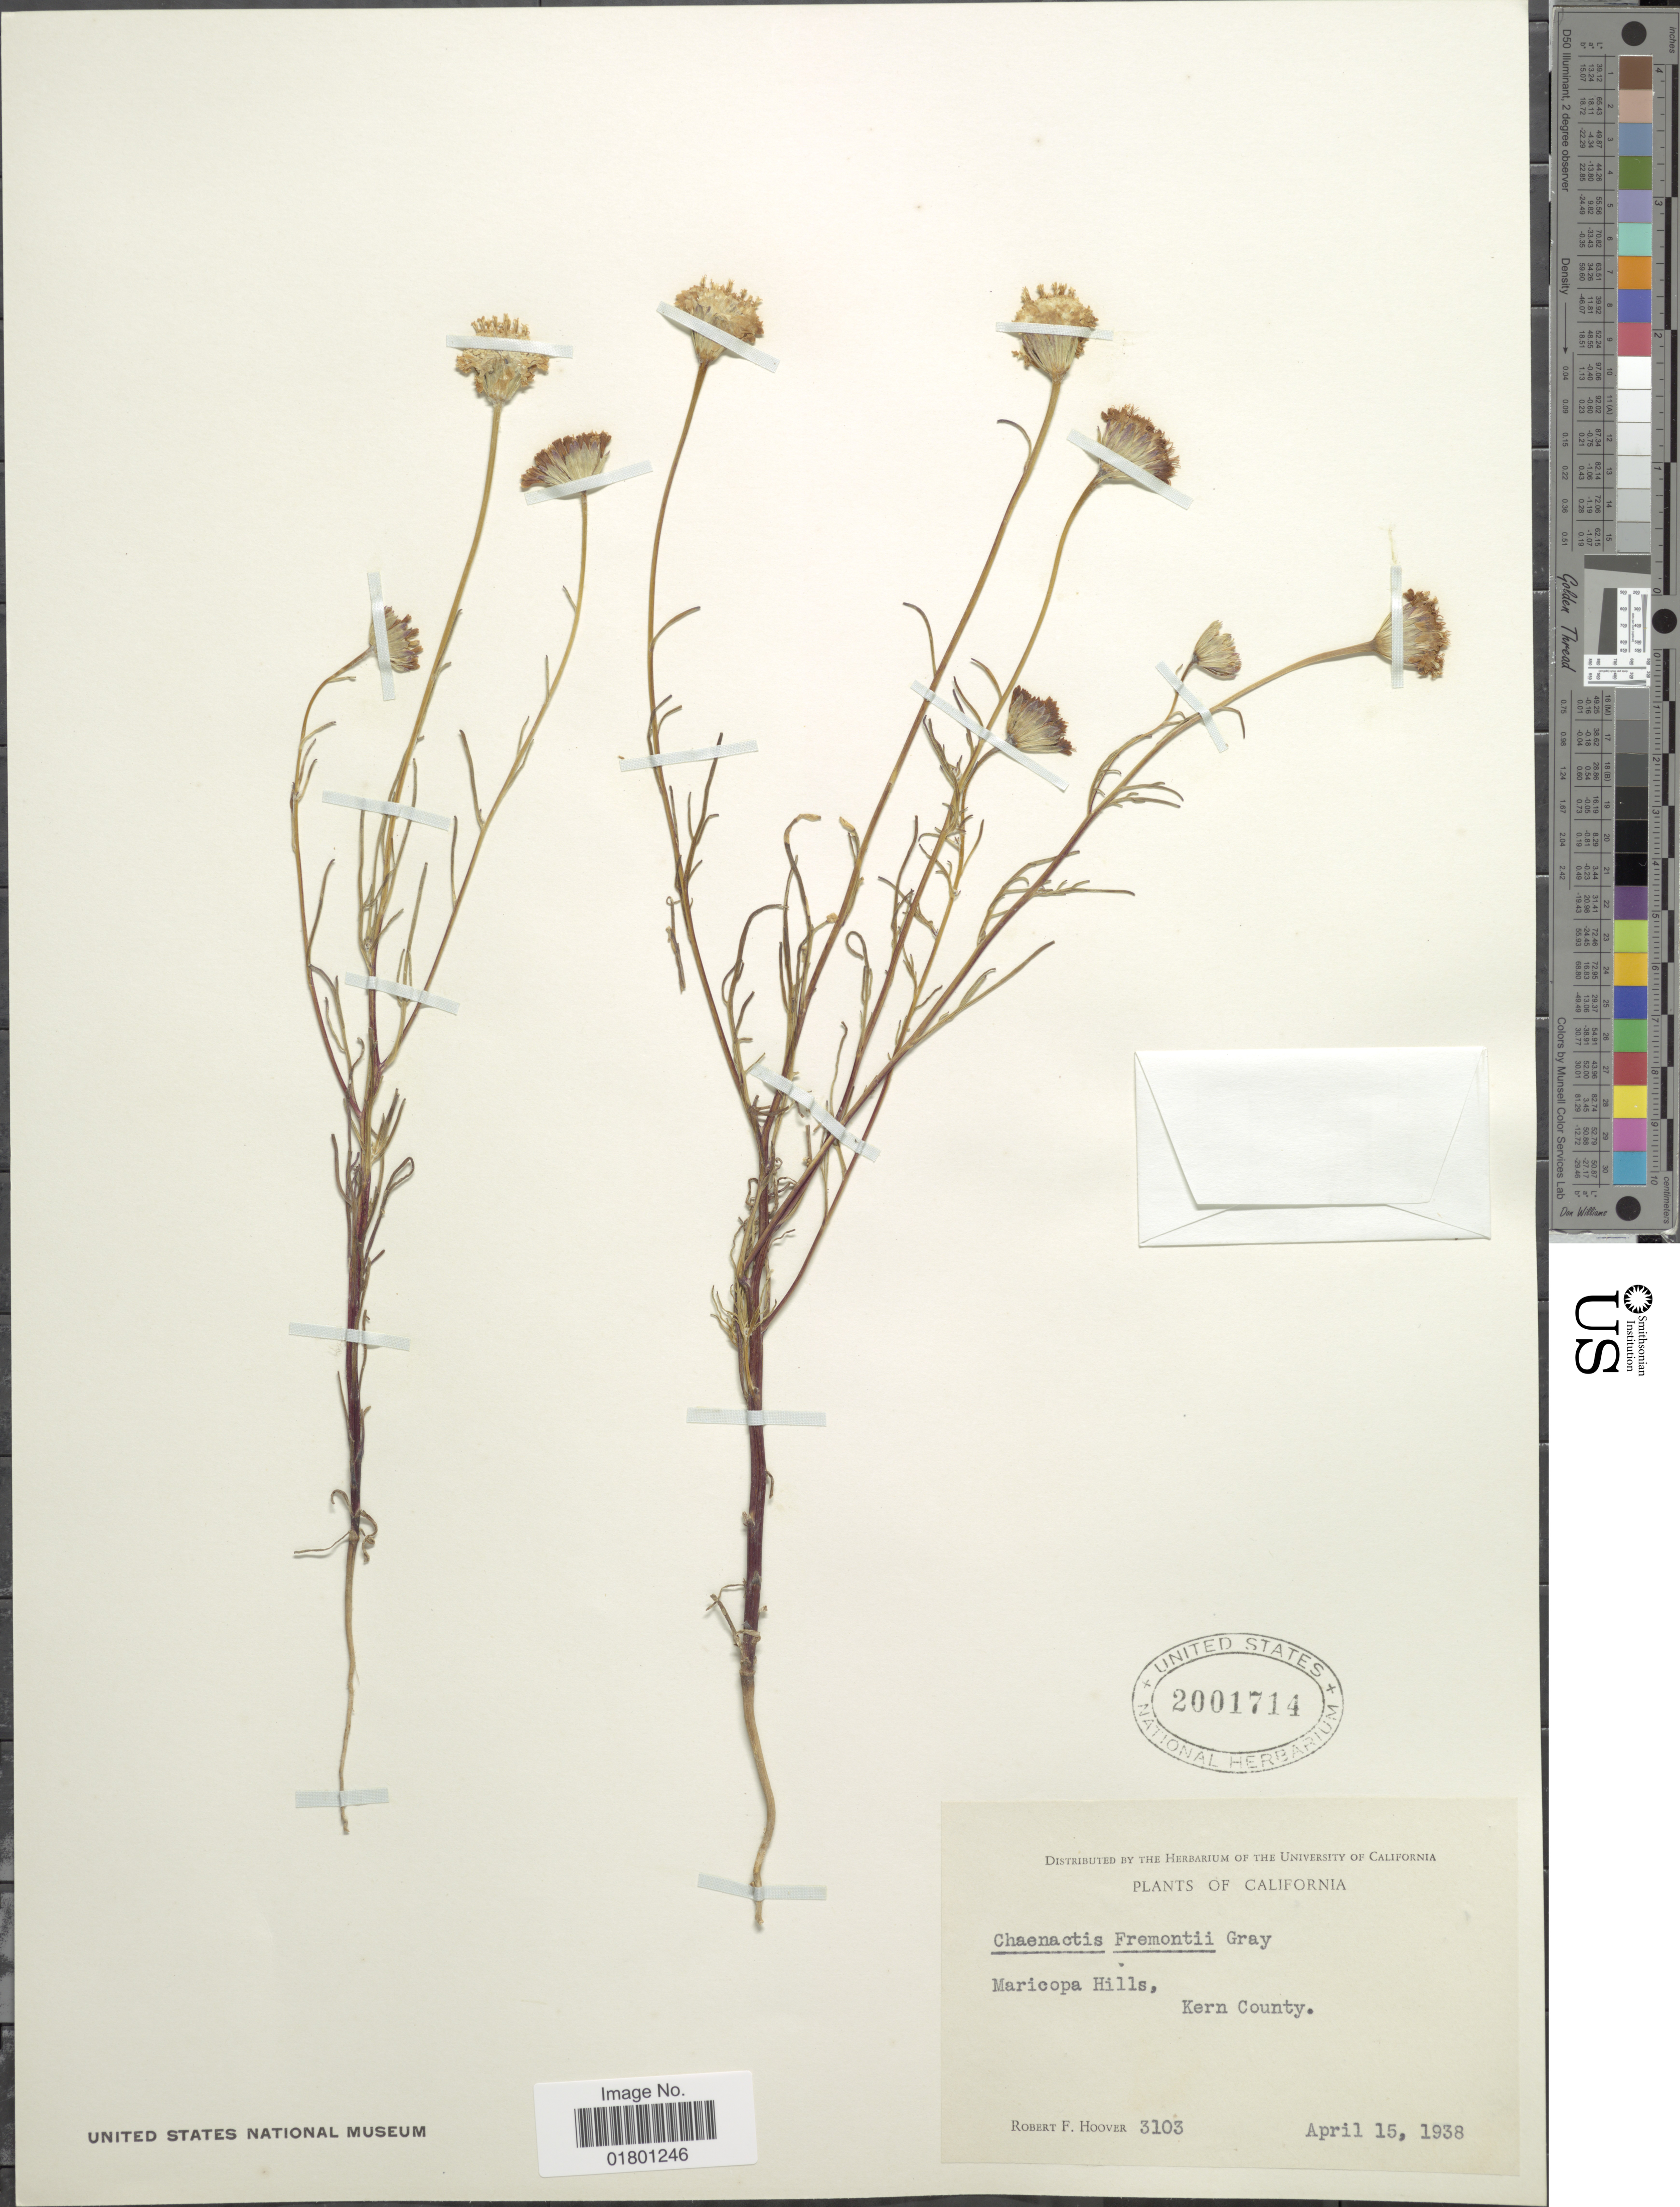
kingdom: Plantae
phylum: Tracheophyta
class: Magnoliopsida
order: Asterales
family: Asteraceae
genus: Chaenactis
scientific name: Chaenactis fremontii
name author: A. Gray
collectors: R. F. Hoover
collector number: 3103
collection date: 1938-04-15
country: United States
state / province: California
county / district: Kern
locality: Maricopa Hills, Kern County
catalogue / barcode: US 2001714